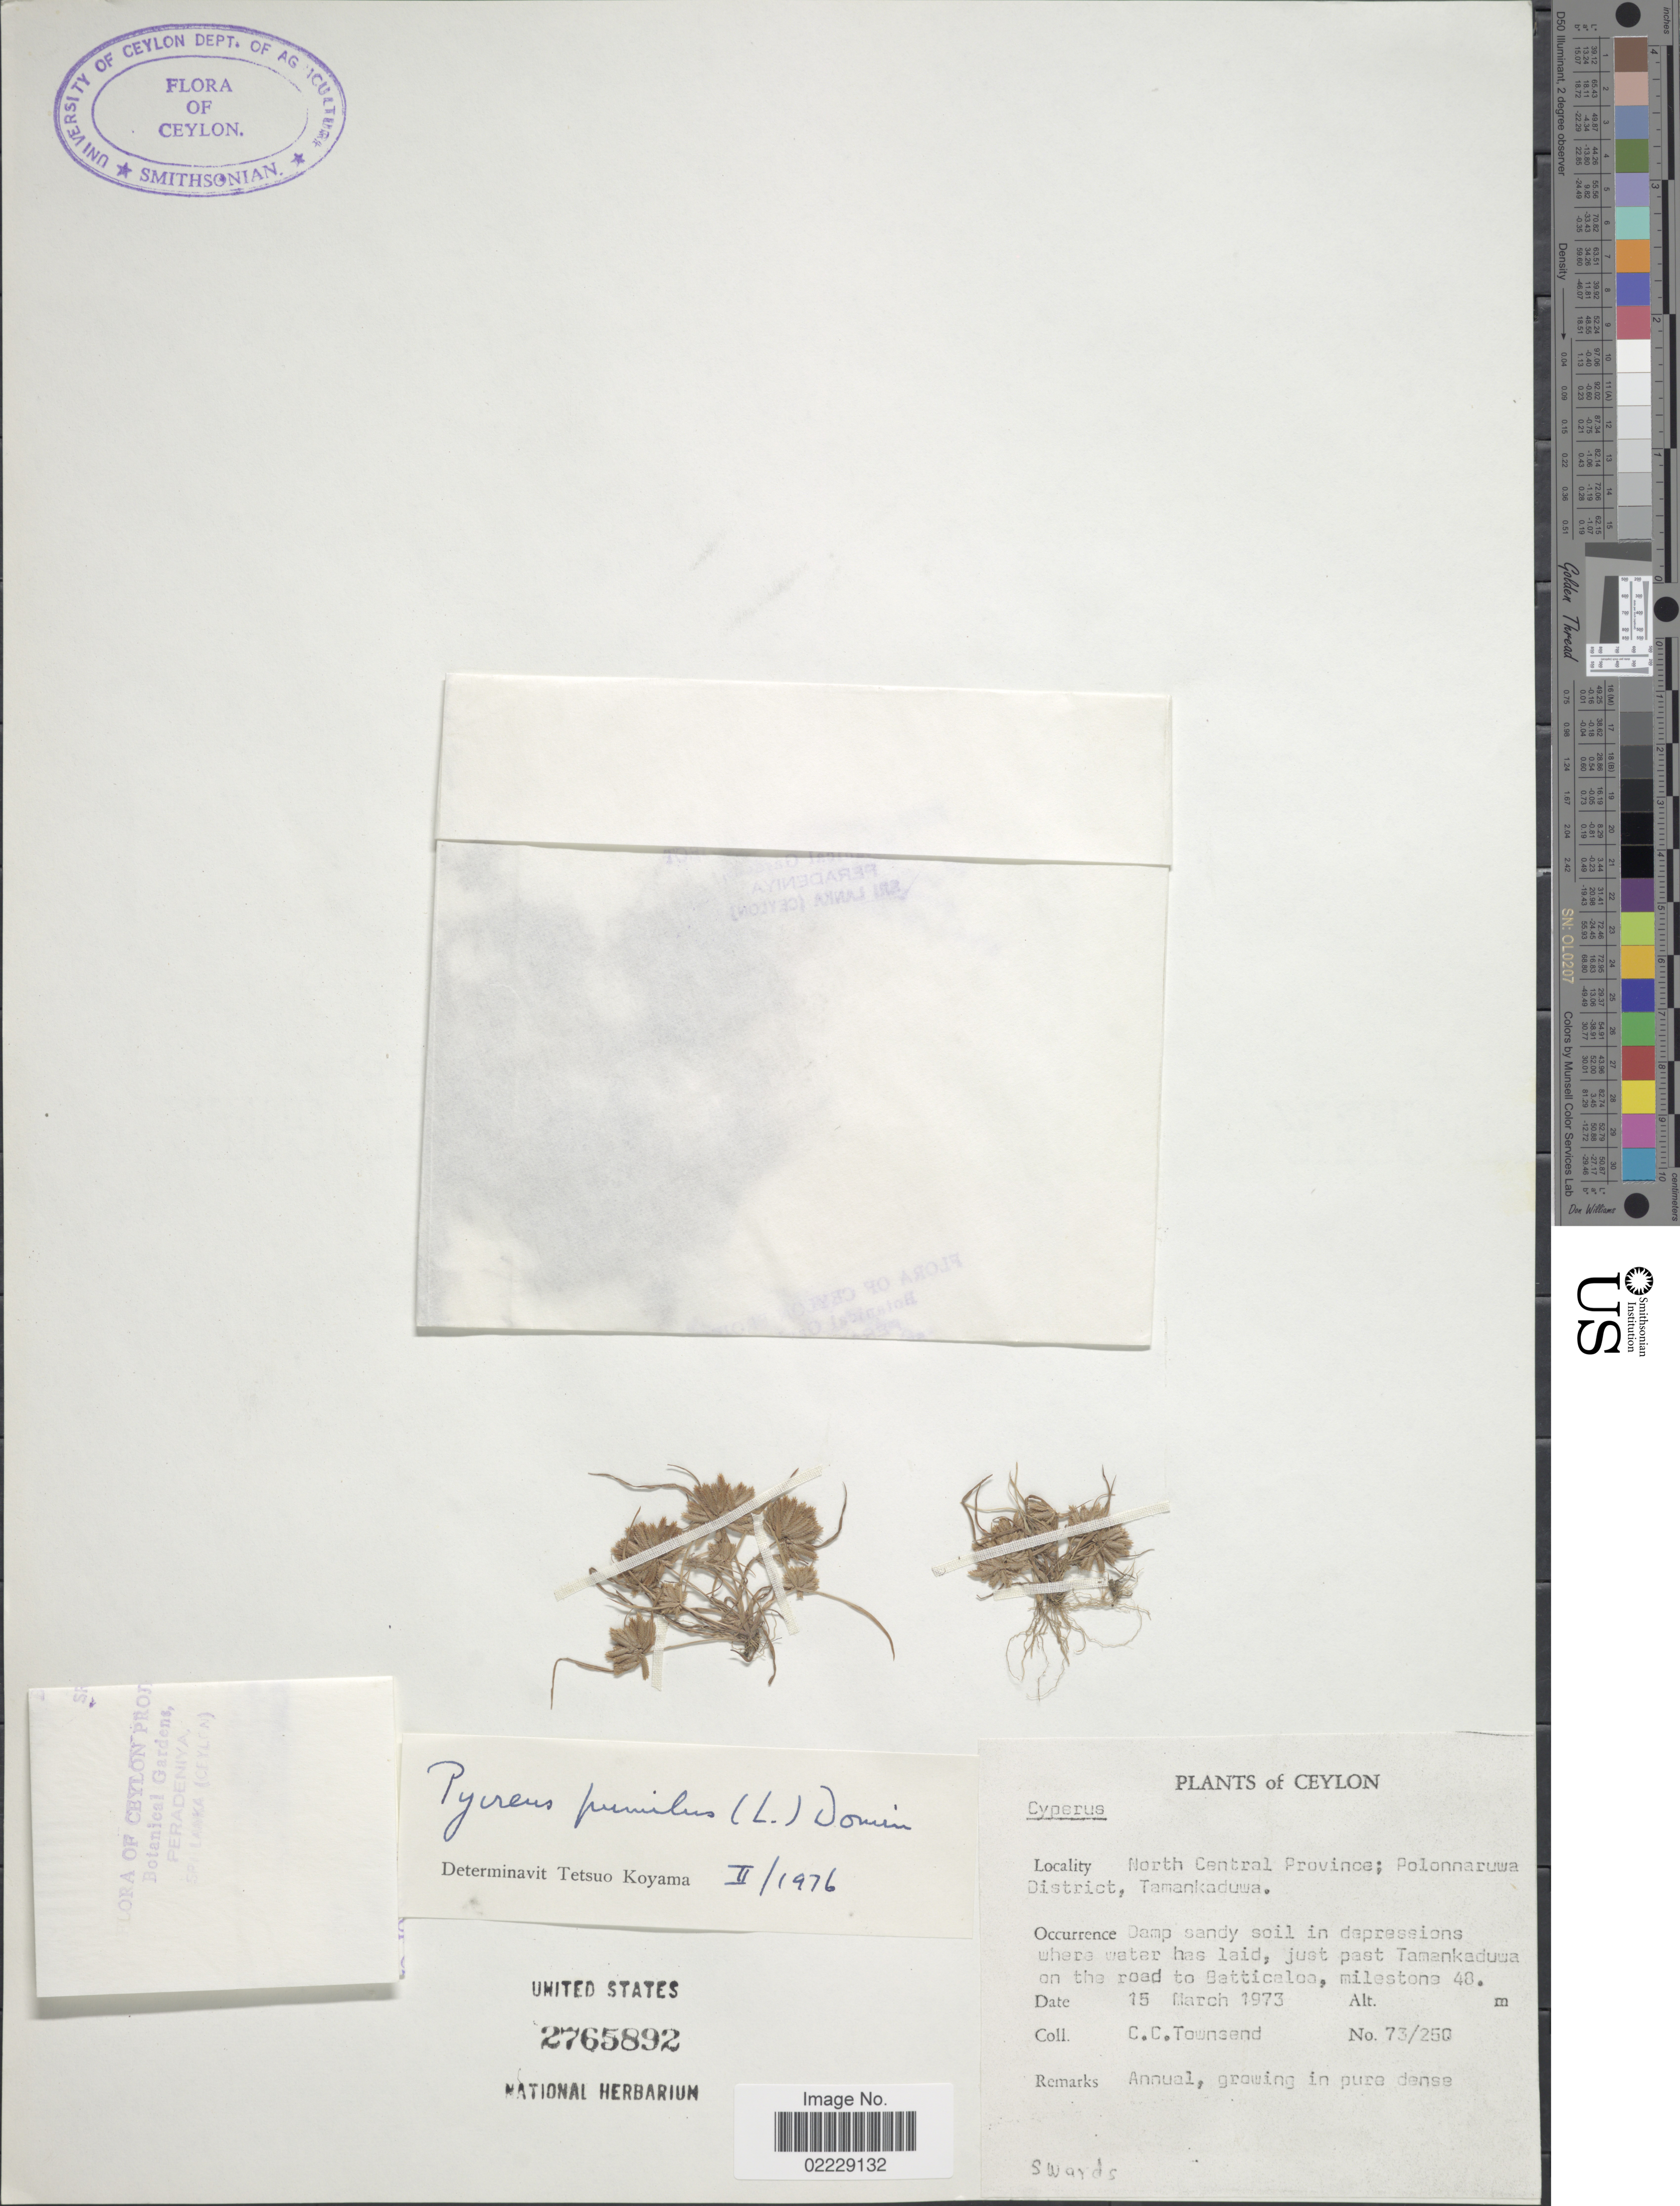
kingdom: Plantae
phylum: Tracheophyta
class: Liliopsida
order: Poales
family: Cyperaceae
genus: Cyperus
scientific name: Cyperus pumilus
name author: L.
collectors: C. C. Townsend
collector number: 73/250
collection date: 1973-03-15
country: Sri Lanka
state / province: North Central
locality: Ceylon, Polonnaruwa District, Tamankaduwa, damp sandy soil in depressions where water had laid, just past Tamankaduwa on the road to Batticaloo, milestone 48.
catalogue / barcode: US 2765892